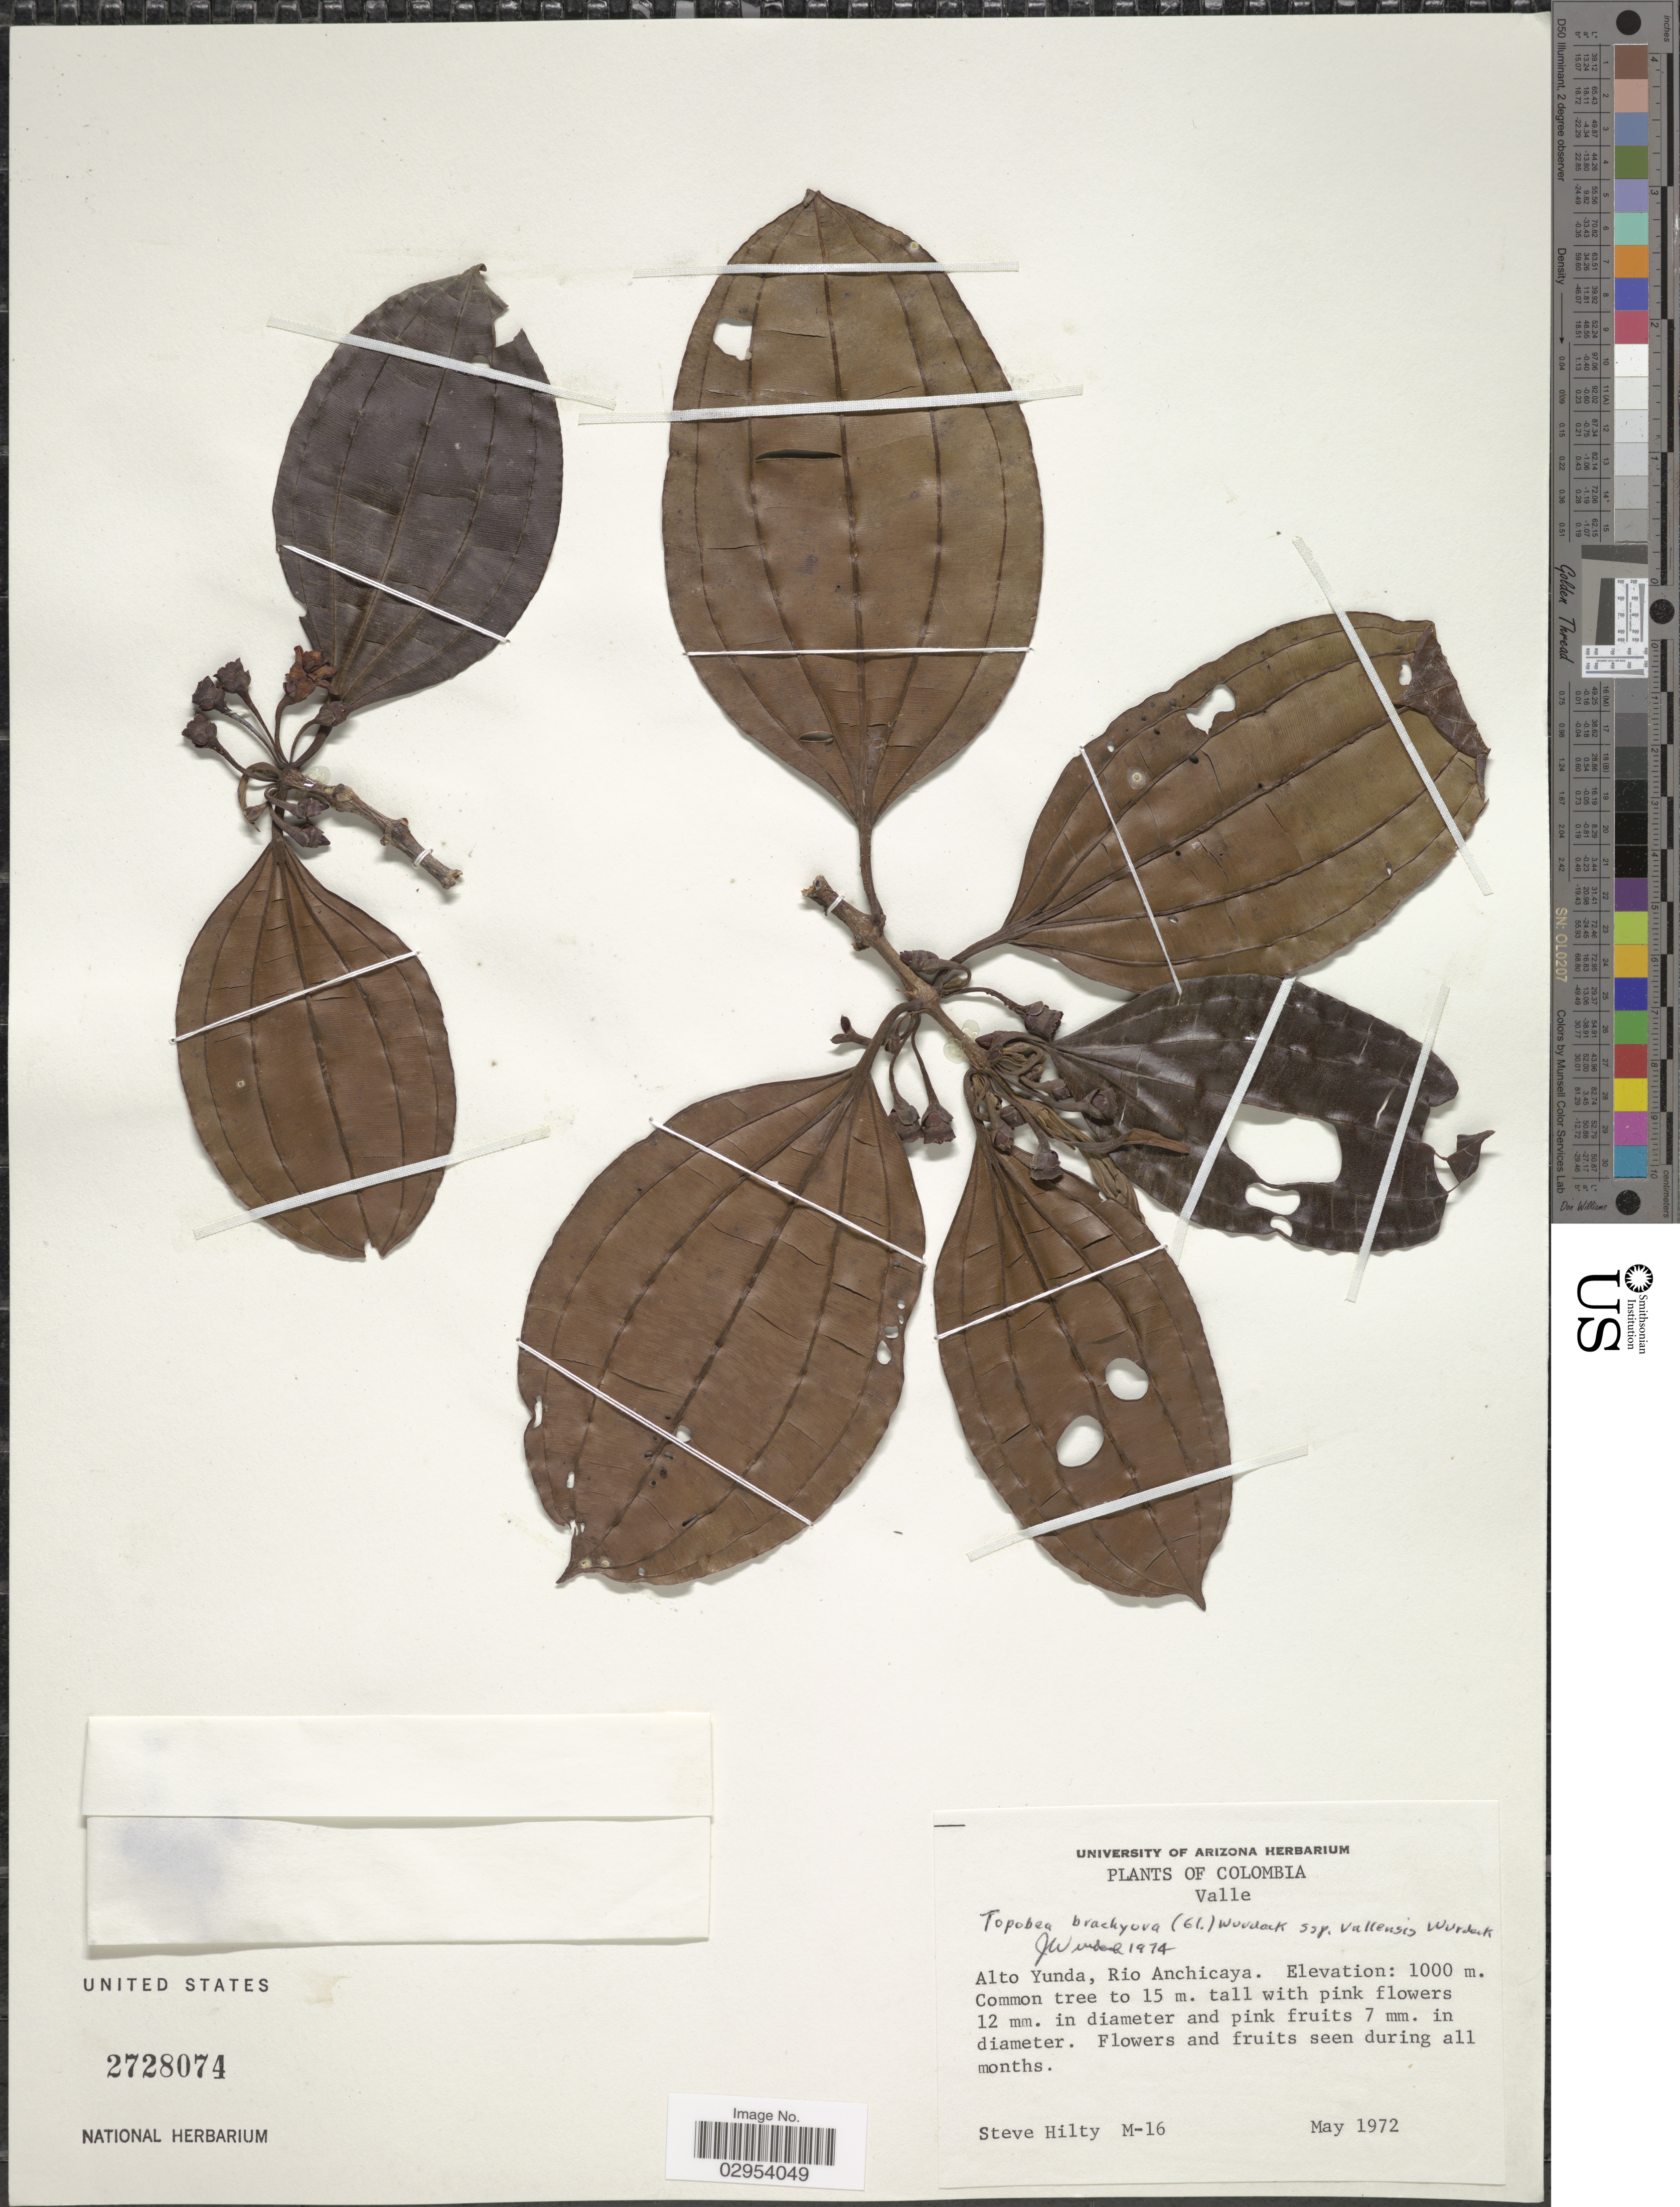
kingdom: Plantae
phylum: Tracheophyta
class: Magnoliopsida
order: Myrtales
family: Melastomataceae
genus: Topobea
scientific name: Topobea brachyura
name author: (Gleason) Wurdack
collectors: S. Hilty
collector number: M-16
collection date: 1972-05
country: Colombia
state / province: Valle del Cauca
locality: Valle. Alto Yunda, Rio Anchicaya.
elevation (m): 1000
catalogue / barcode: US 2728074